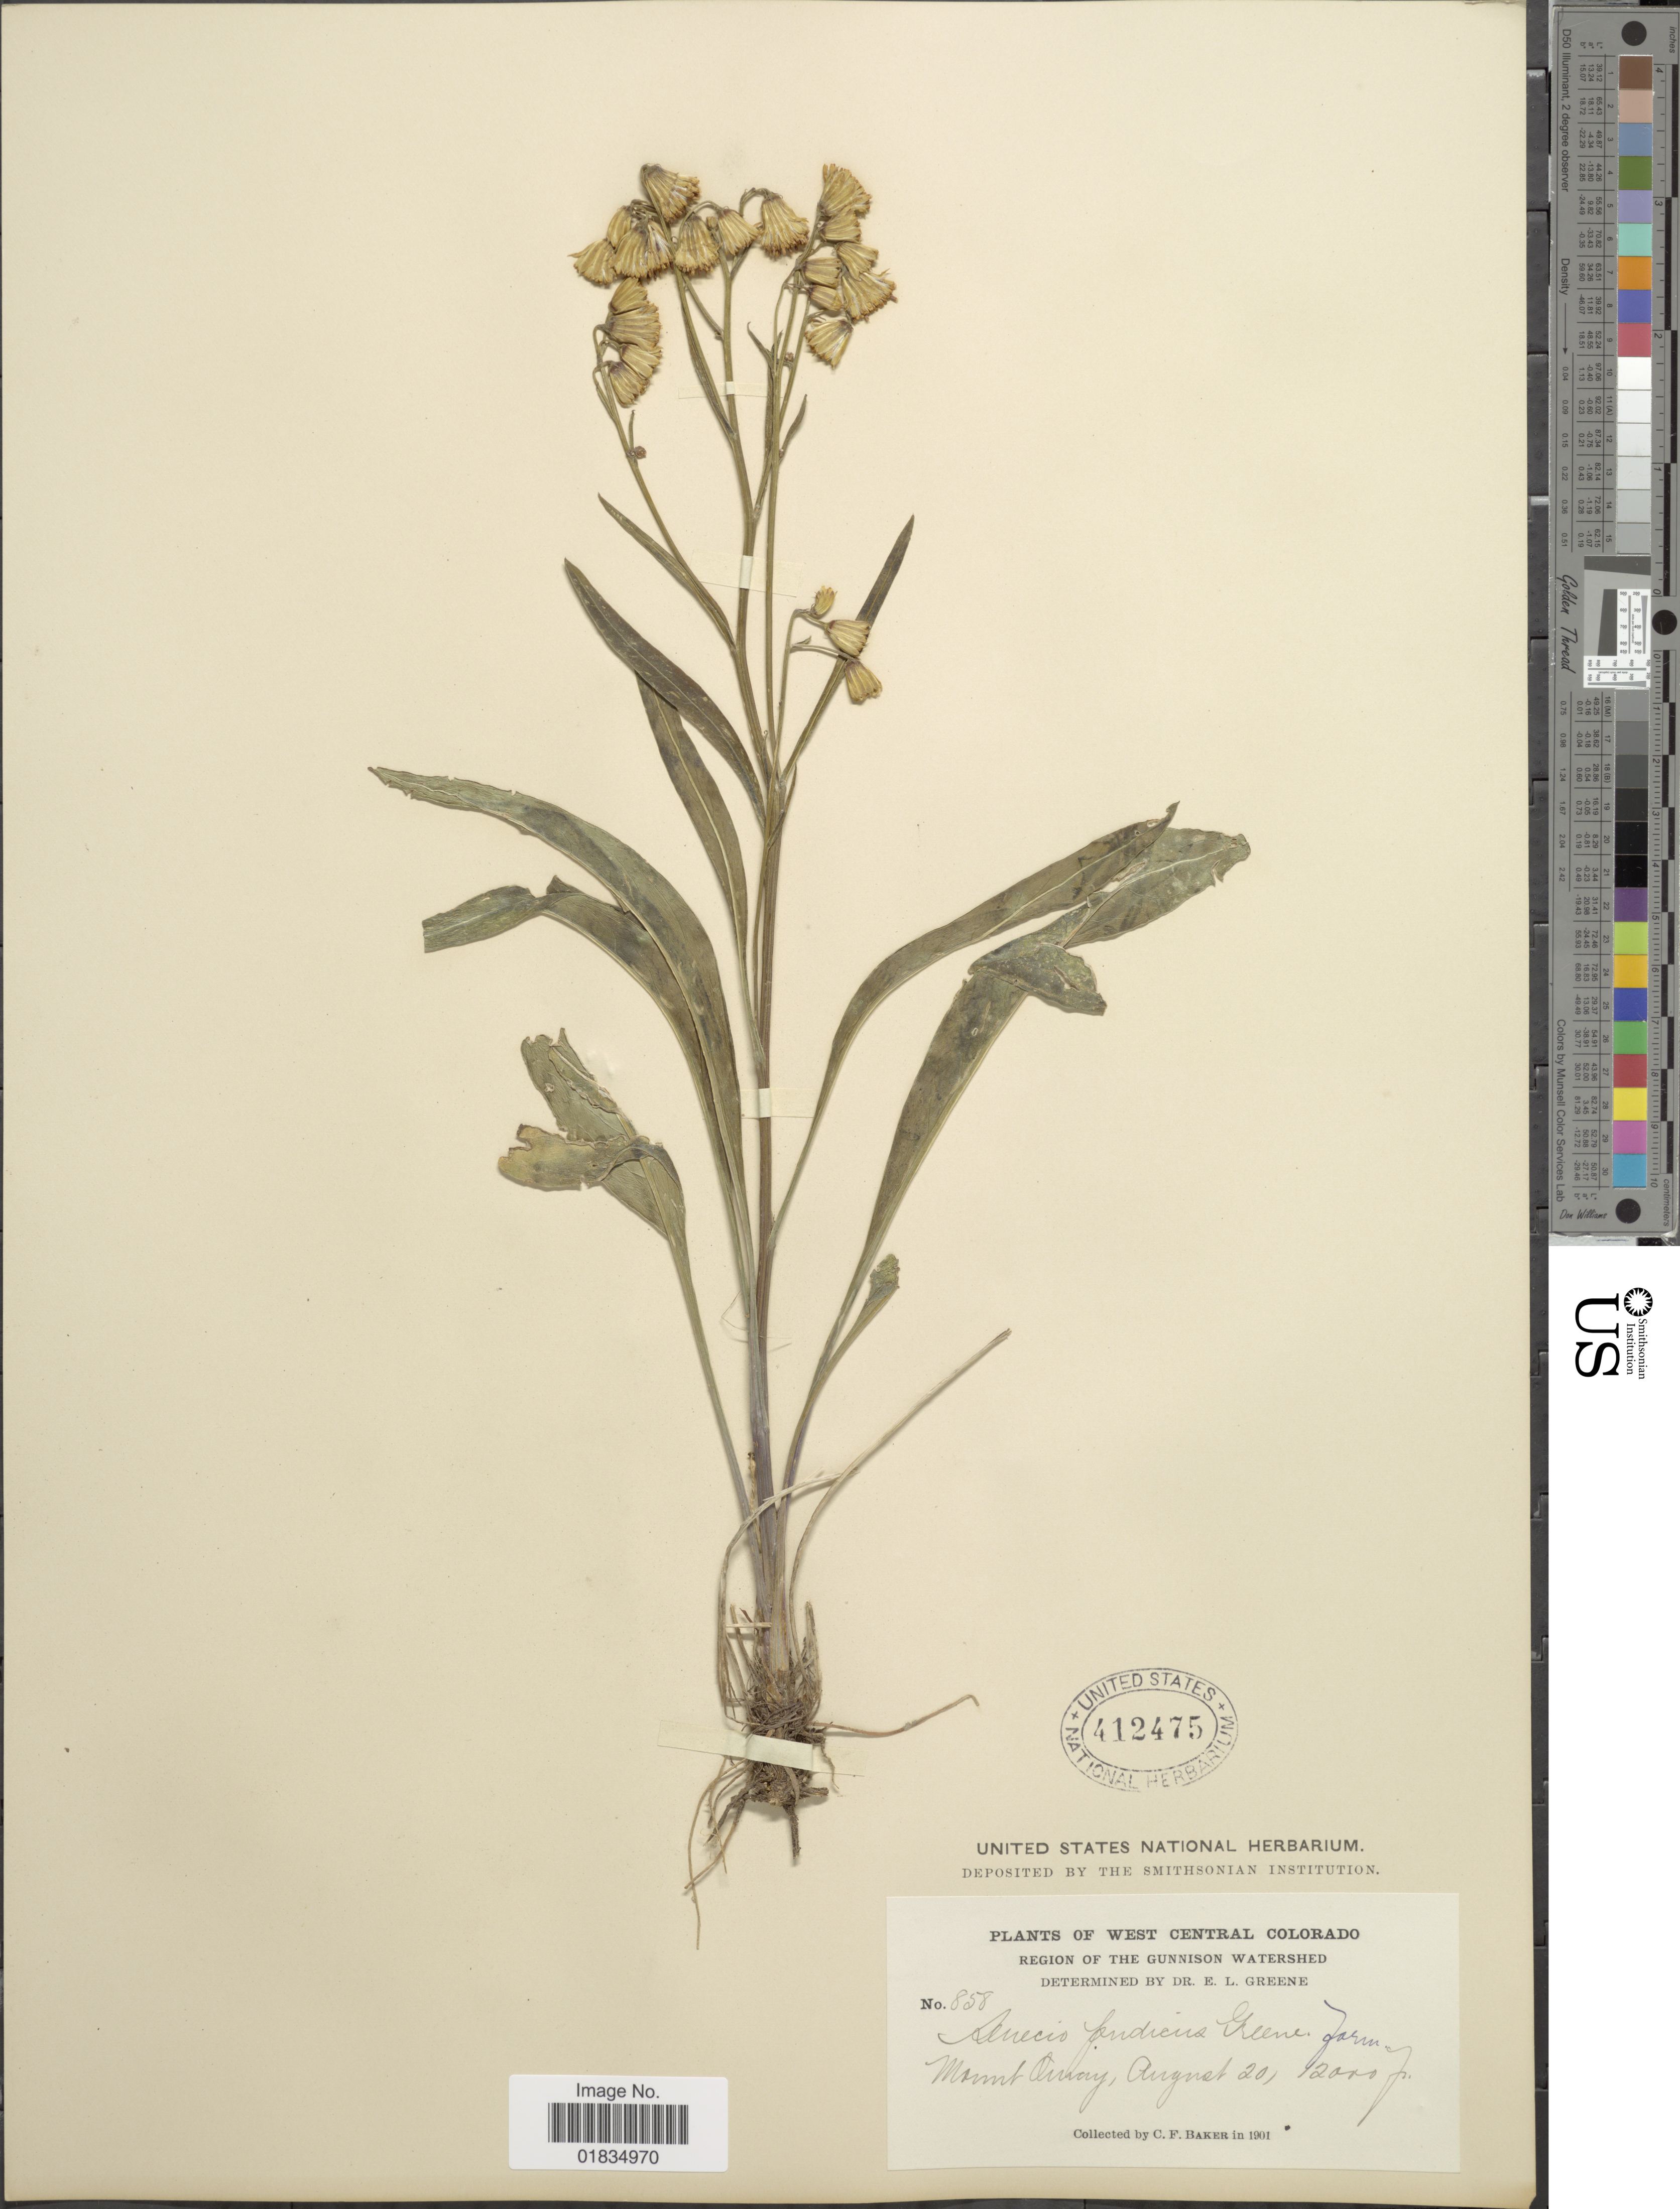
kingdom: Plantae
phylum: Tracheophyta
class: Magnoliopsida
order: Asterales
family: Asteraceae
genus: Senecio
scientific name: Senecio pudicus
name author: Greene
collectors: C. F. Baker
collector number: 858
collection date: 1901-08-20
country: United States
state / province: Colorado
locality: West Central Colorado. Region of the Gunnison Watershed. Mount Ouray.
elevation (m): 3658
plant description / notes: Corrected "West Central Colorado. Mount Omay" to "West Central Colorado. Region of the Gunnison Watershed. Mount Ouray."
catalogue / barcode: US 412475